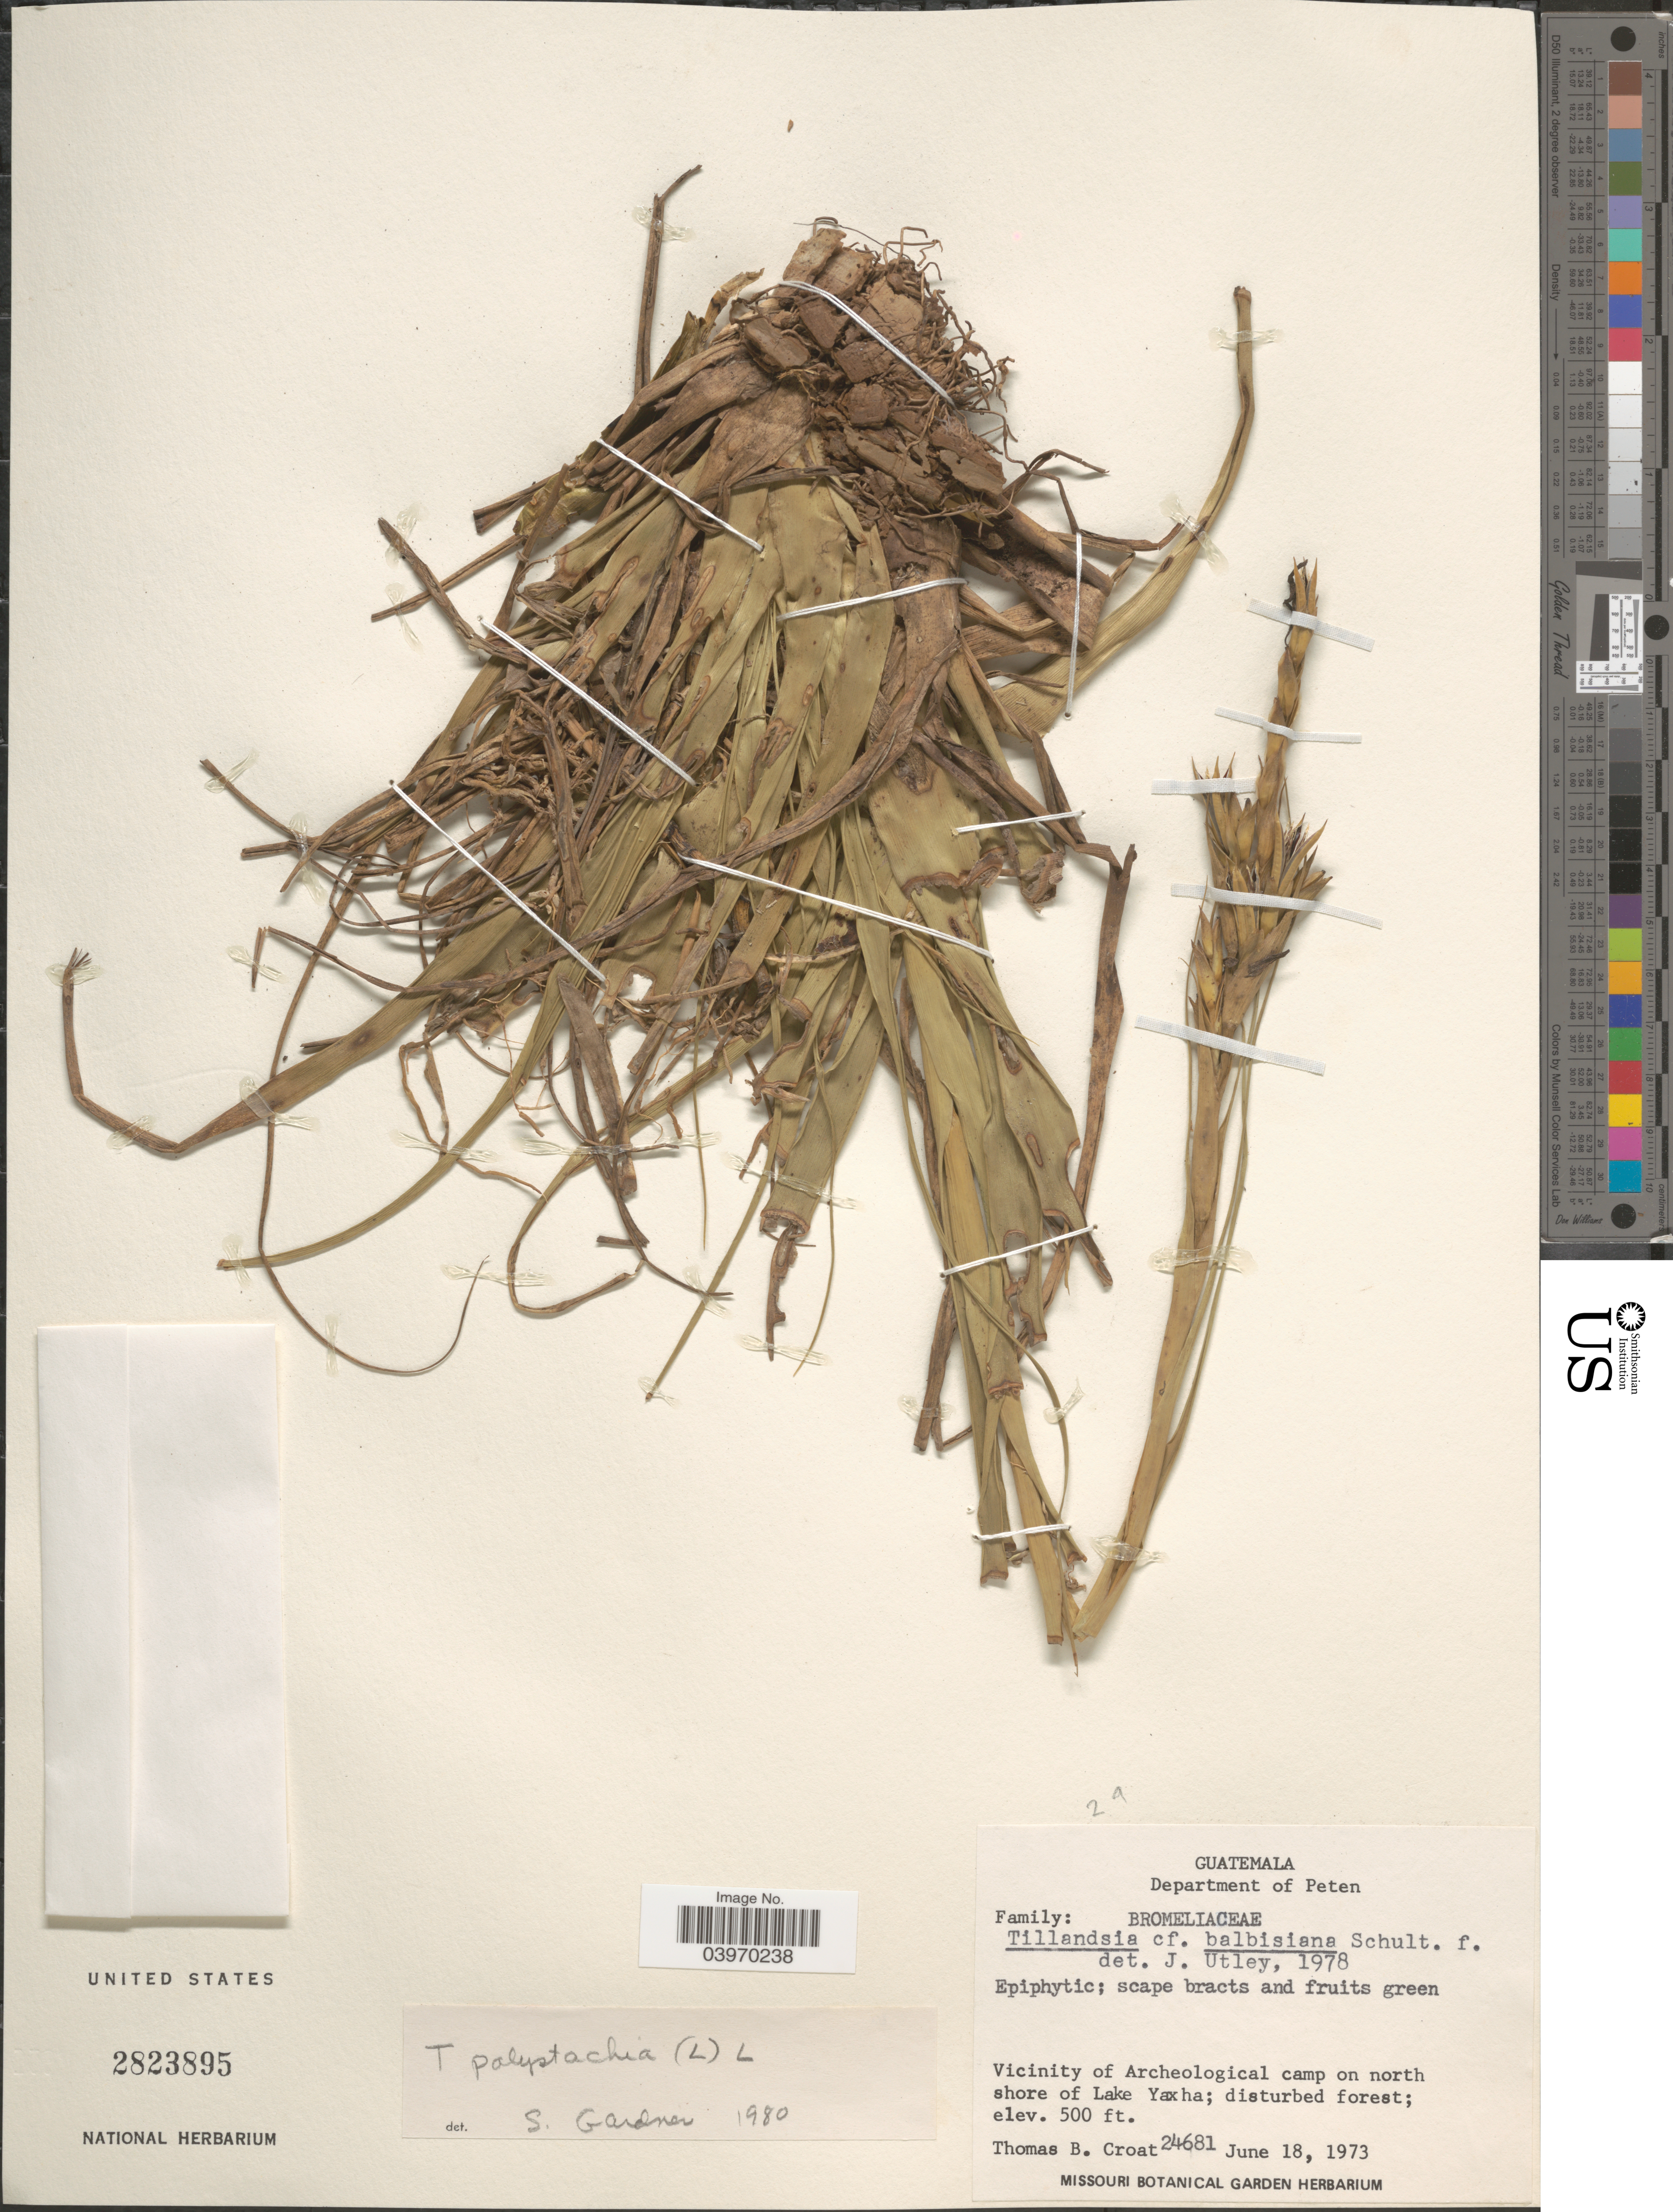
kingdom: Plantae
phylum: Tracheophyta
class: Liliopsida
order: Poales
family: Bromeliaceae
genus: Tillandsia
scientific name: Tillandsia balbisiana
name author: Schult. f.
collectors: T. B. Croat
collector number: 24681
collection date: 1973-06-18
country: Guatemala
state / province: El Peten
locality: Department of Peten. Vicinity of Archeological camp on north shore of Lake Yaxha.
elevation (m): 152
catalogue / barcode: US 2823895